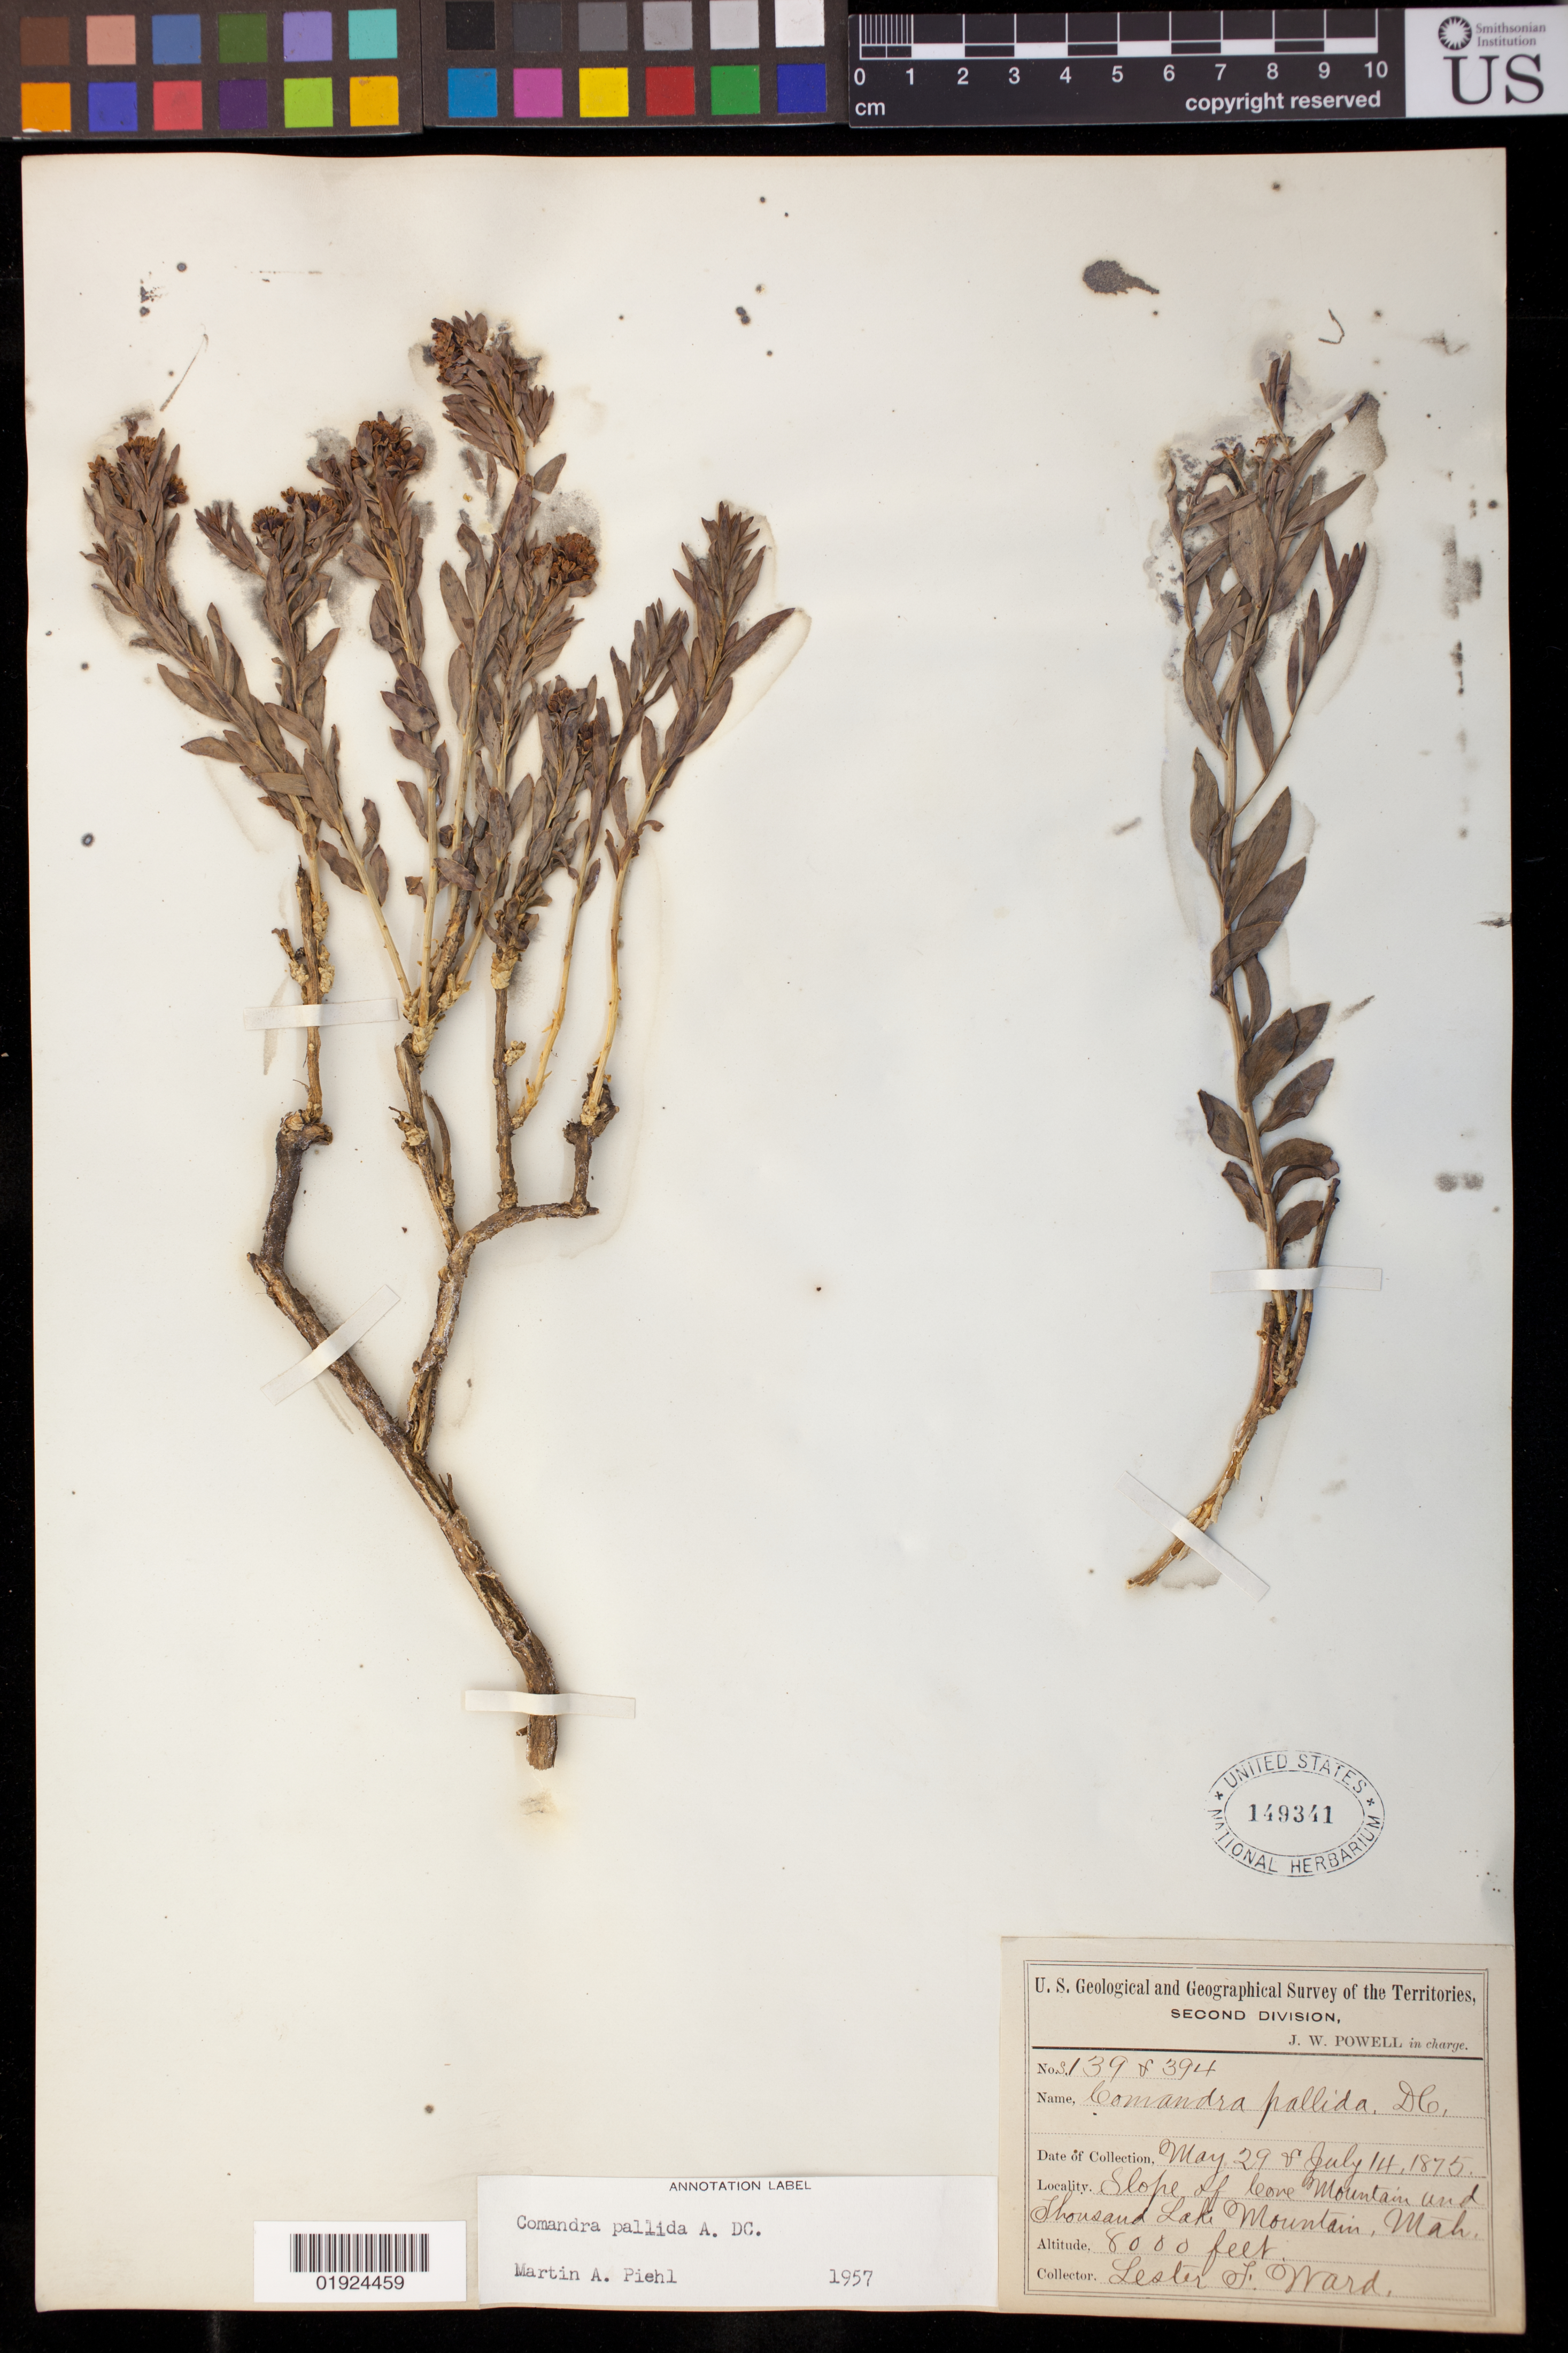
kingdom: Plantae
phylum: Tracheophyta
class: Magnoliopsida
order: Santalales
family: Comandraceae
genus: Comandra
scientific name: Comandra pallida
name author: A. DC.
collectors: L. F. Ward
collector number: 139 & 394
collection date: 1875-05-29,1875-07-14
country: United States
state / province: Utah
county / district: Wayne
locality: Slope of leone Mountain and Thousand Lake Mountain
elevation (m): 2438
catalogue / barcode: US 149341